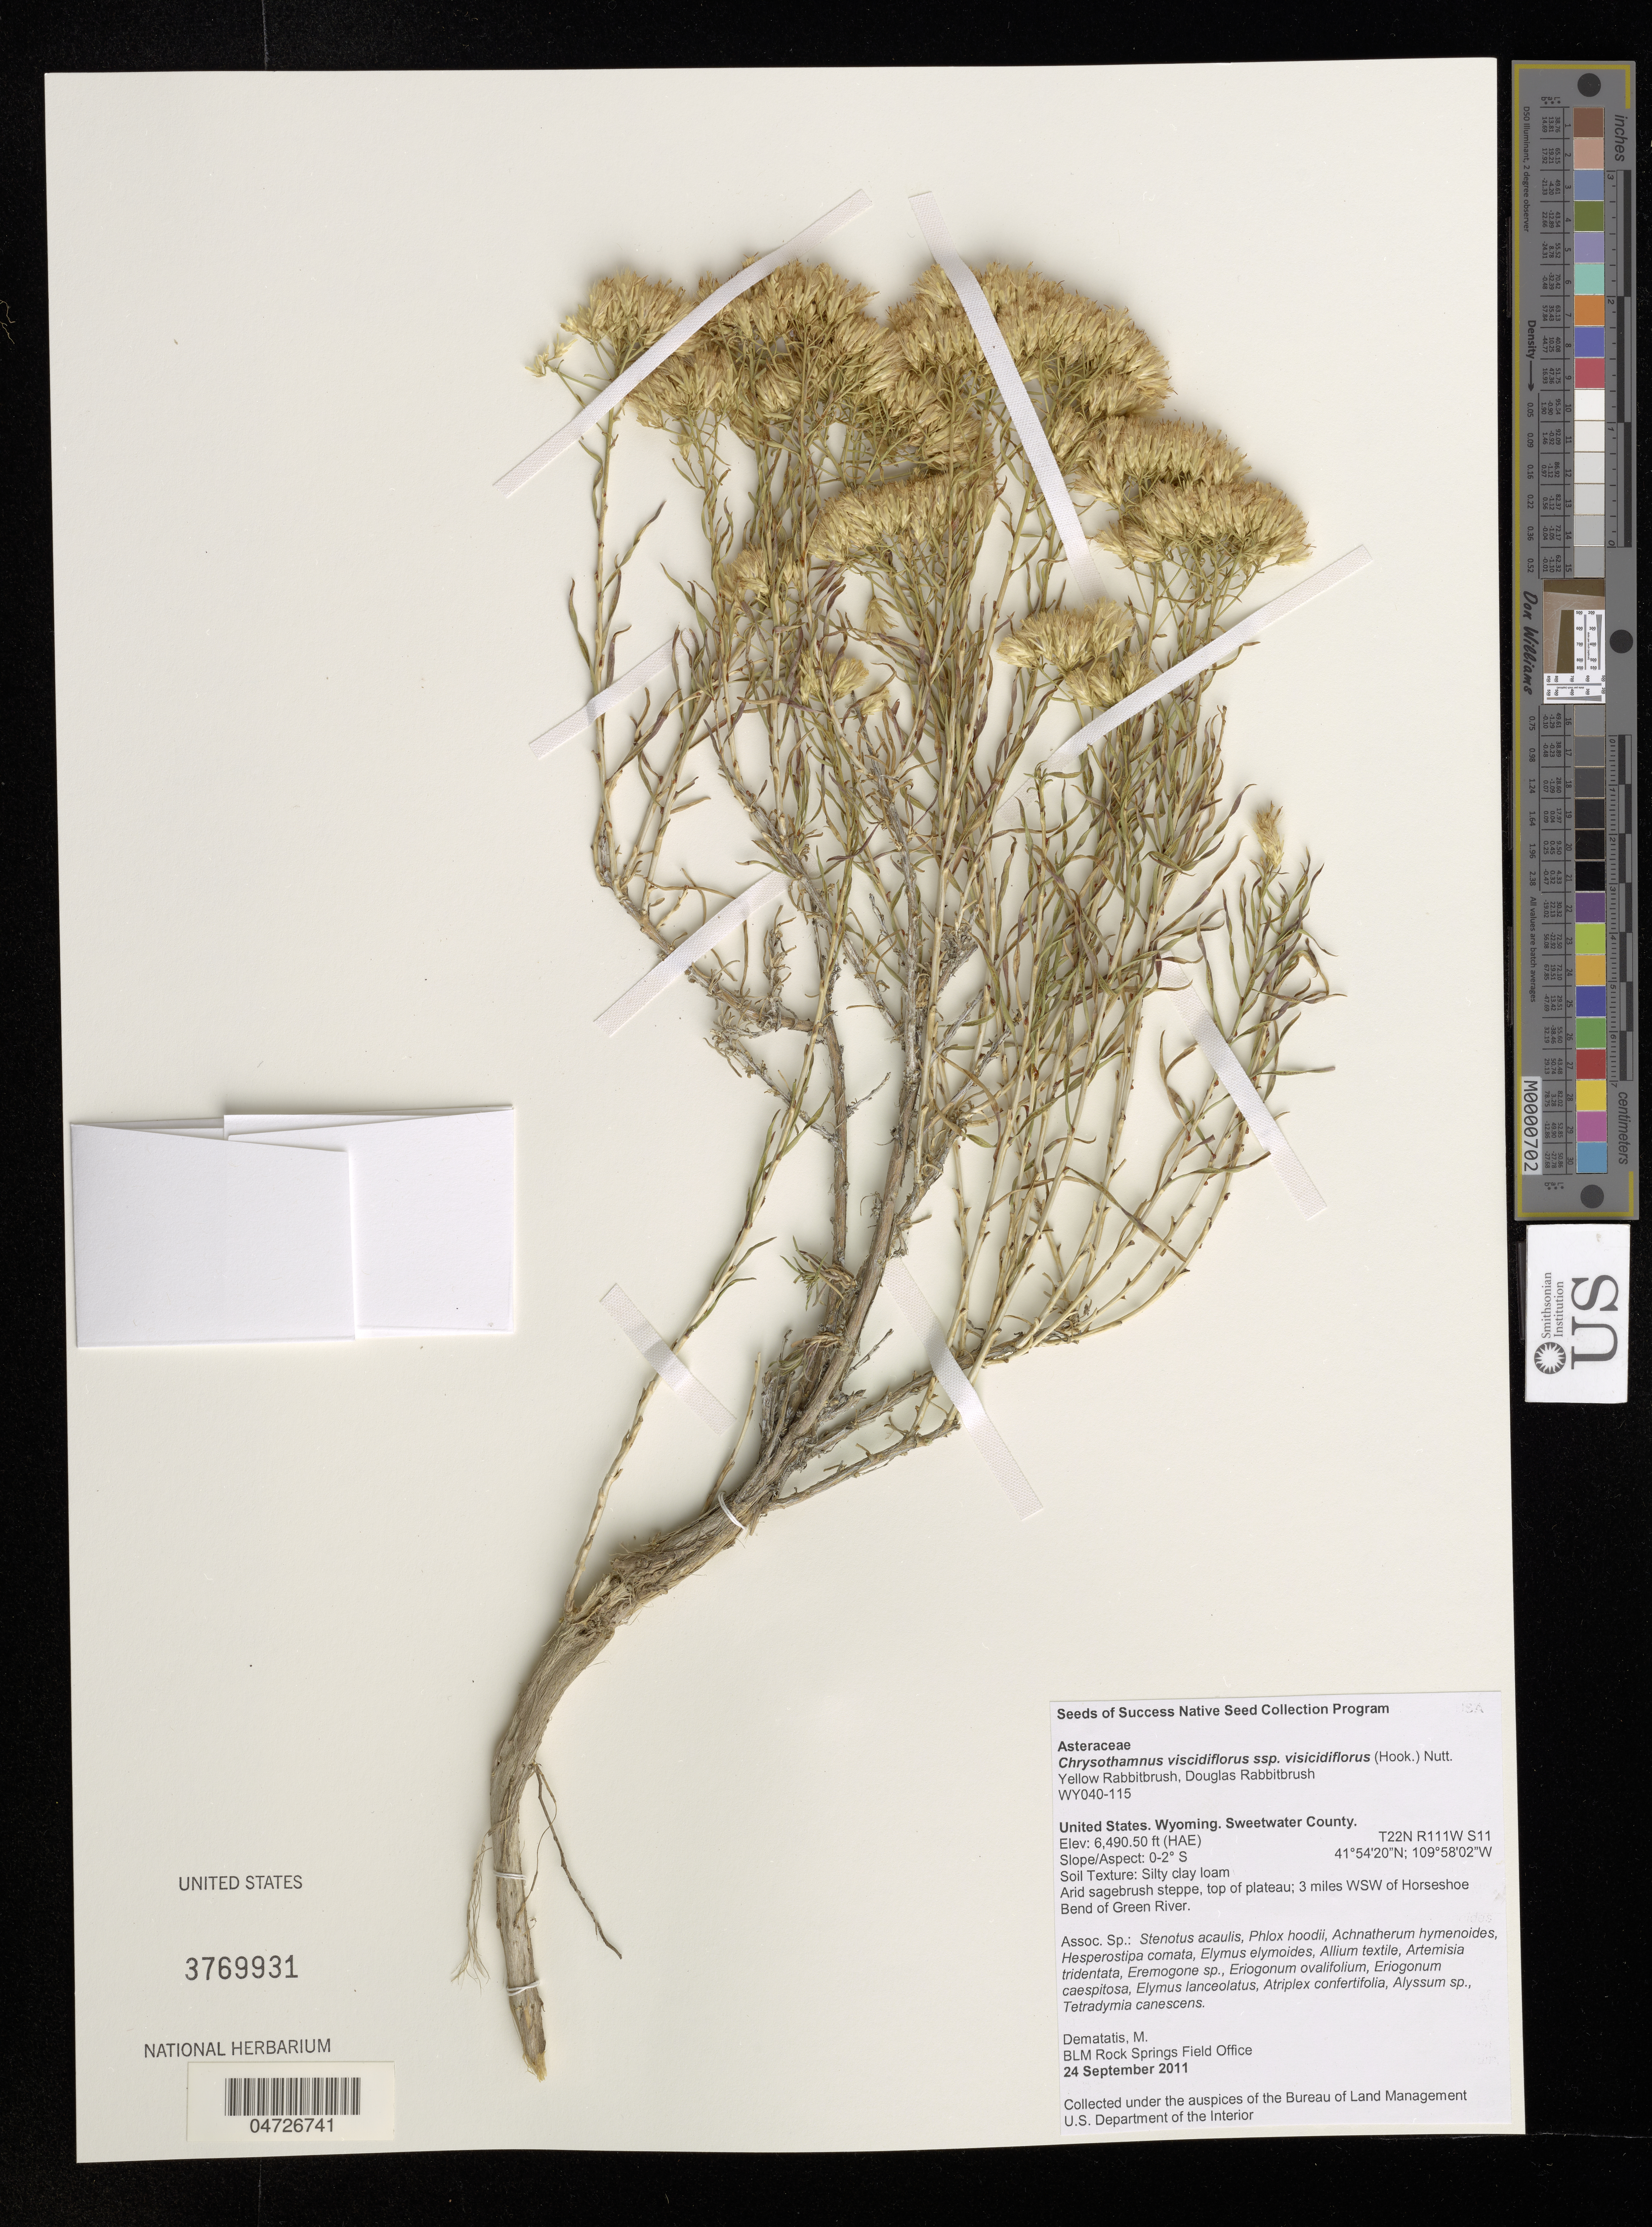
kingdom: Plantae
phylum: Tracheophyta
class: Magnoliopsida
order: Asterales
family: Asteraceae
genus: Chrysothamnus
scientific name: Chrysothamnus viscidiflorus subsp. viscidiflorus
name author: (Hook.) Nutt.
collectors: M. Dematatis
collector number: WY040-115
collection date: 2011-09-24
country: United States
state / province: Wyoming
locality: Sweetwater County. 3 miles WSW of Horseshoe Bend of Green River.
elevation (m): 1978.3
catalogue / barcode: US 3769931